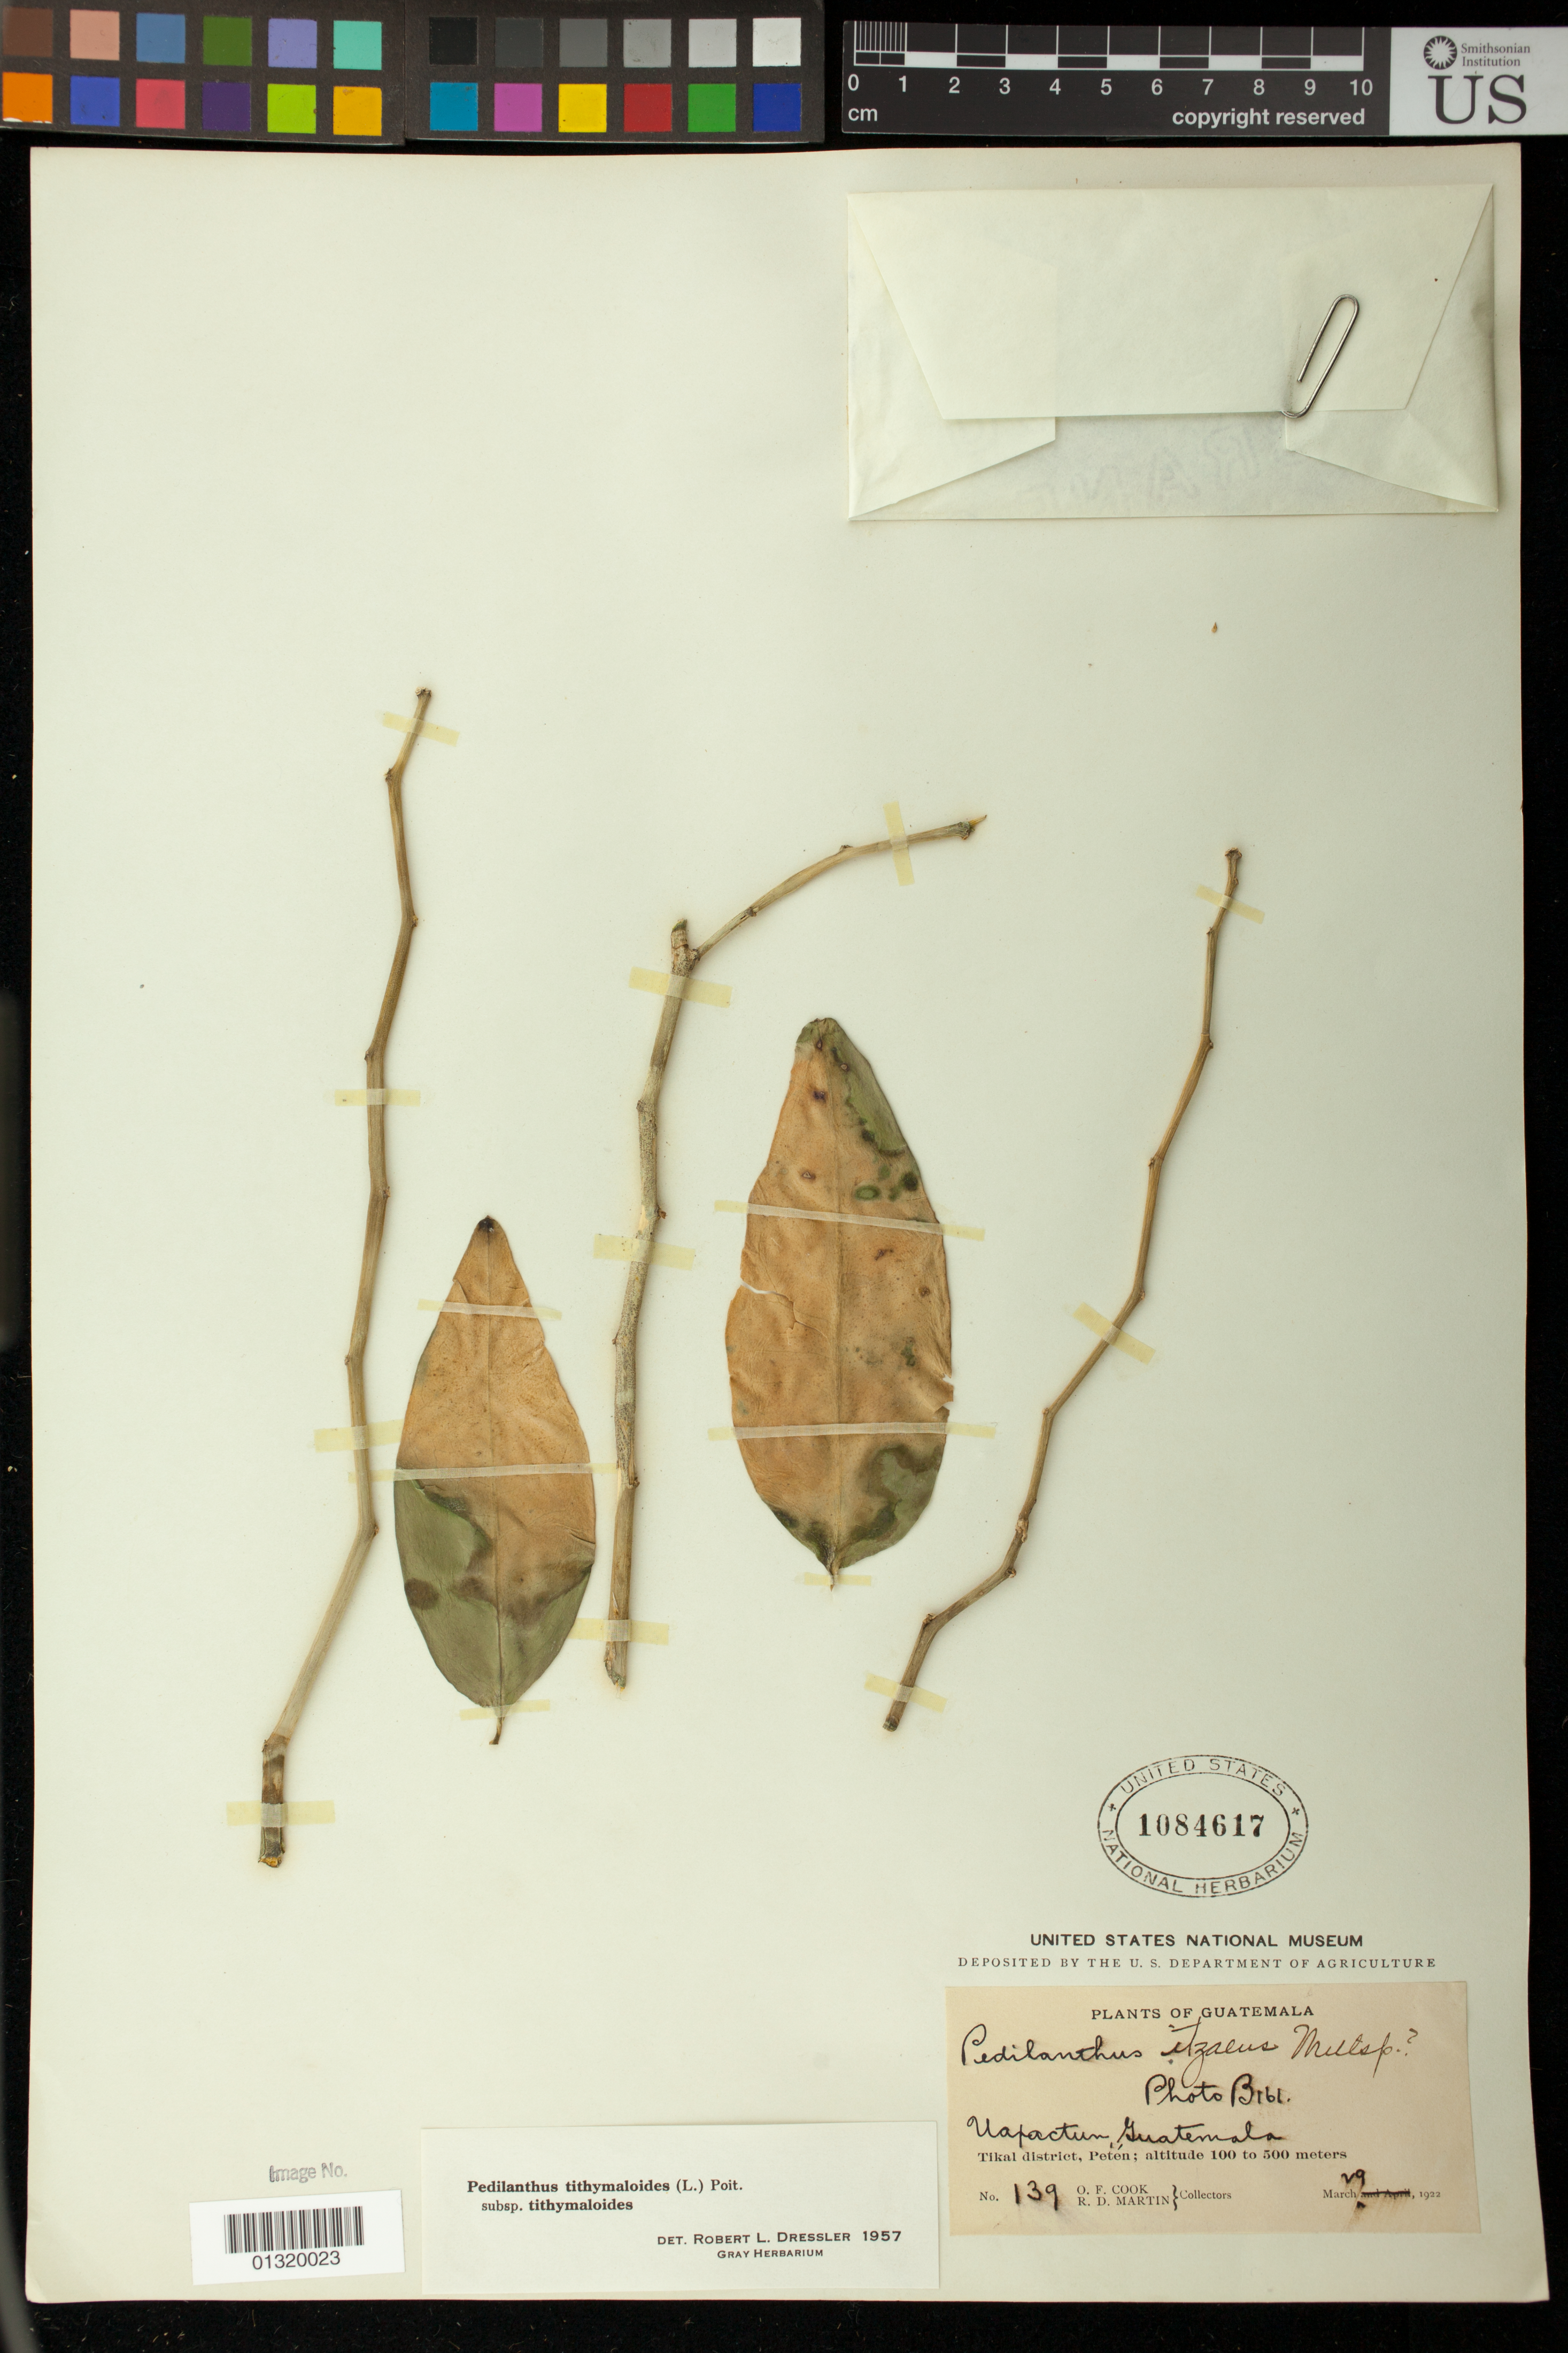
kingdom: Plantae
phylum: Tracheophyta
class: Magnoliopsida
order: Malpighiales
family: Euphorbiaceae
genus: Pedilanthus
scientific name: Pedilanthus tithymaloides subsp. tithymaloides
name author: (L.) Poit.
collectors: O. F. Cook & R. D. Martin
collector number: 139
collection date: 1922-03-29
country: Guatemala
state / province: El Petén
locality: Uaxactun; Tikal district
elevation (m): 100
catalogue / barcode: US 1084617